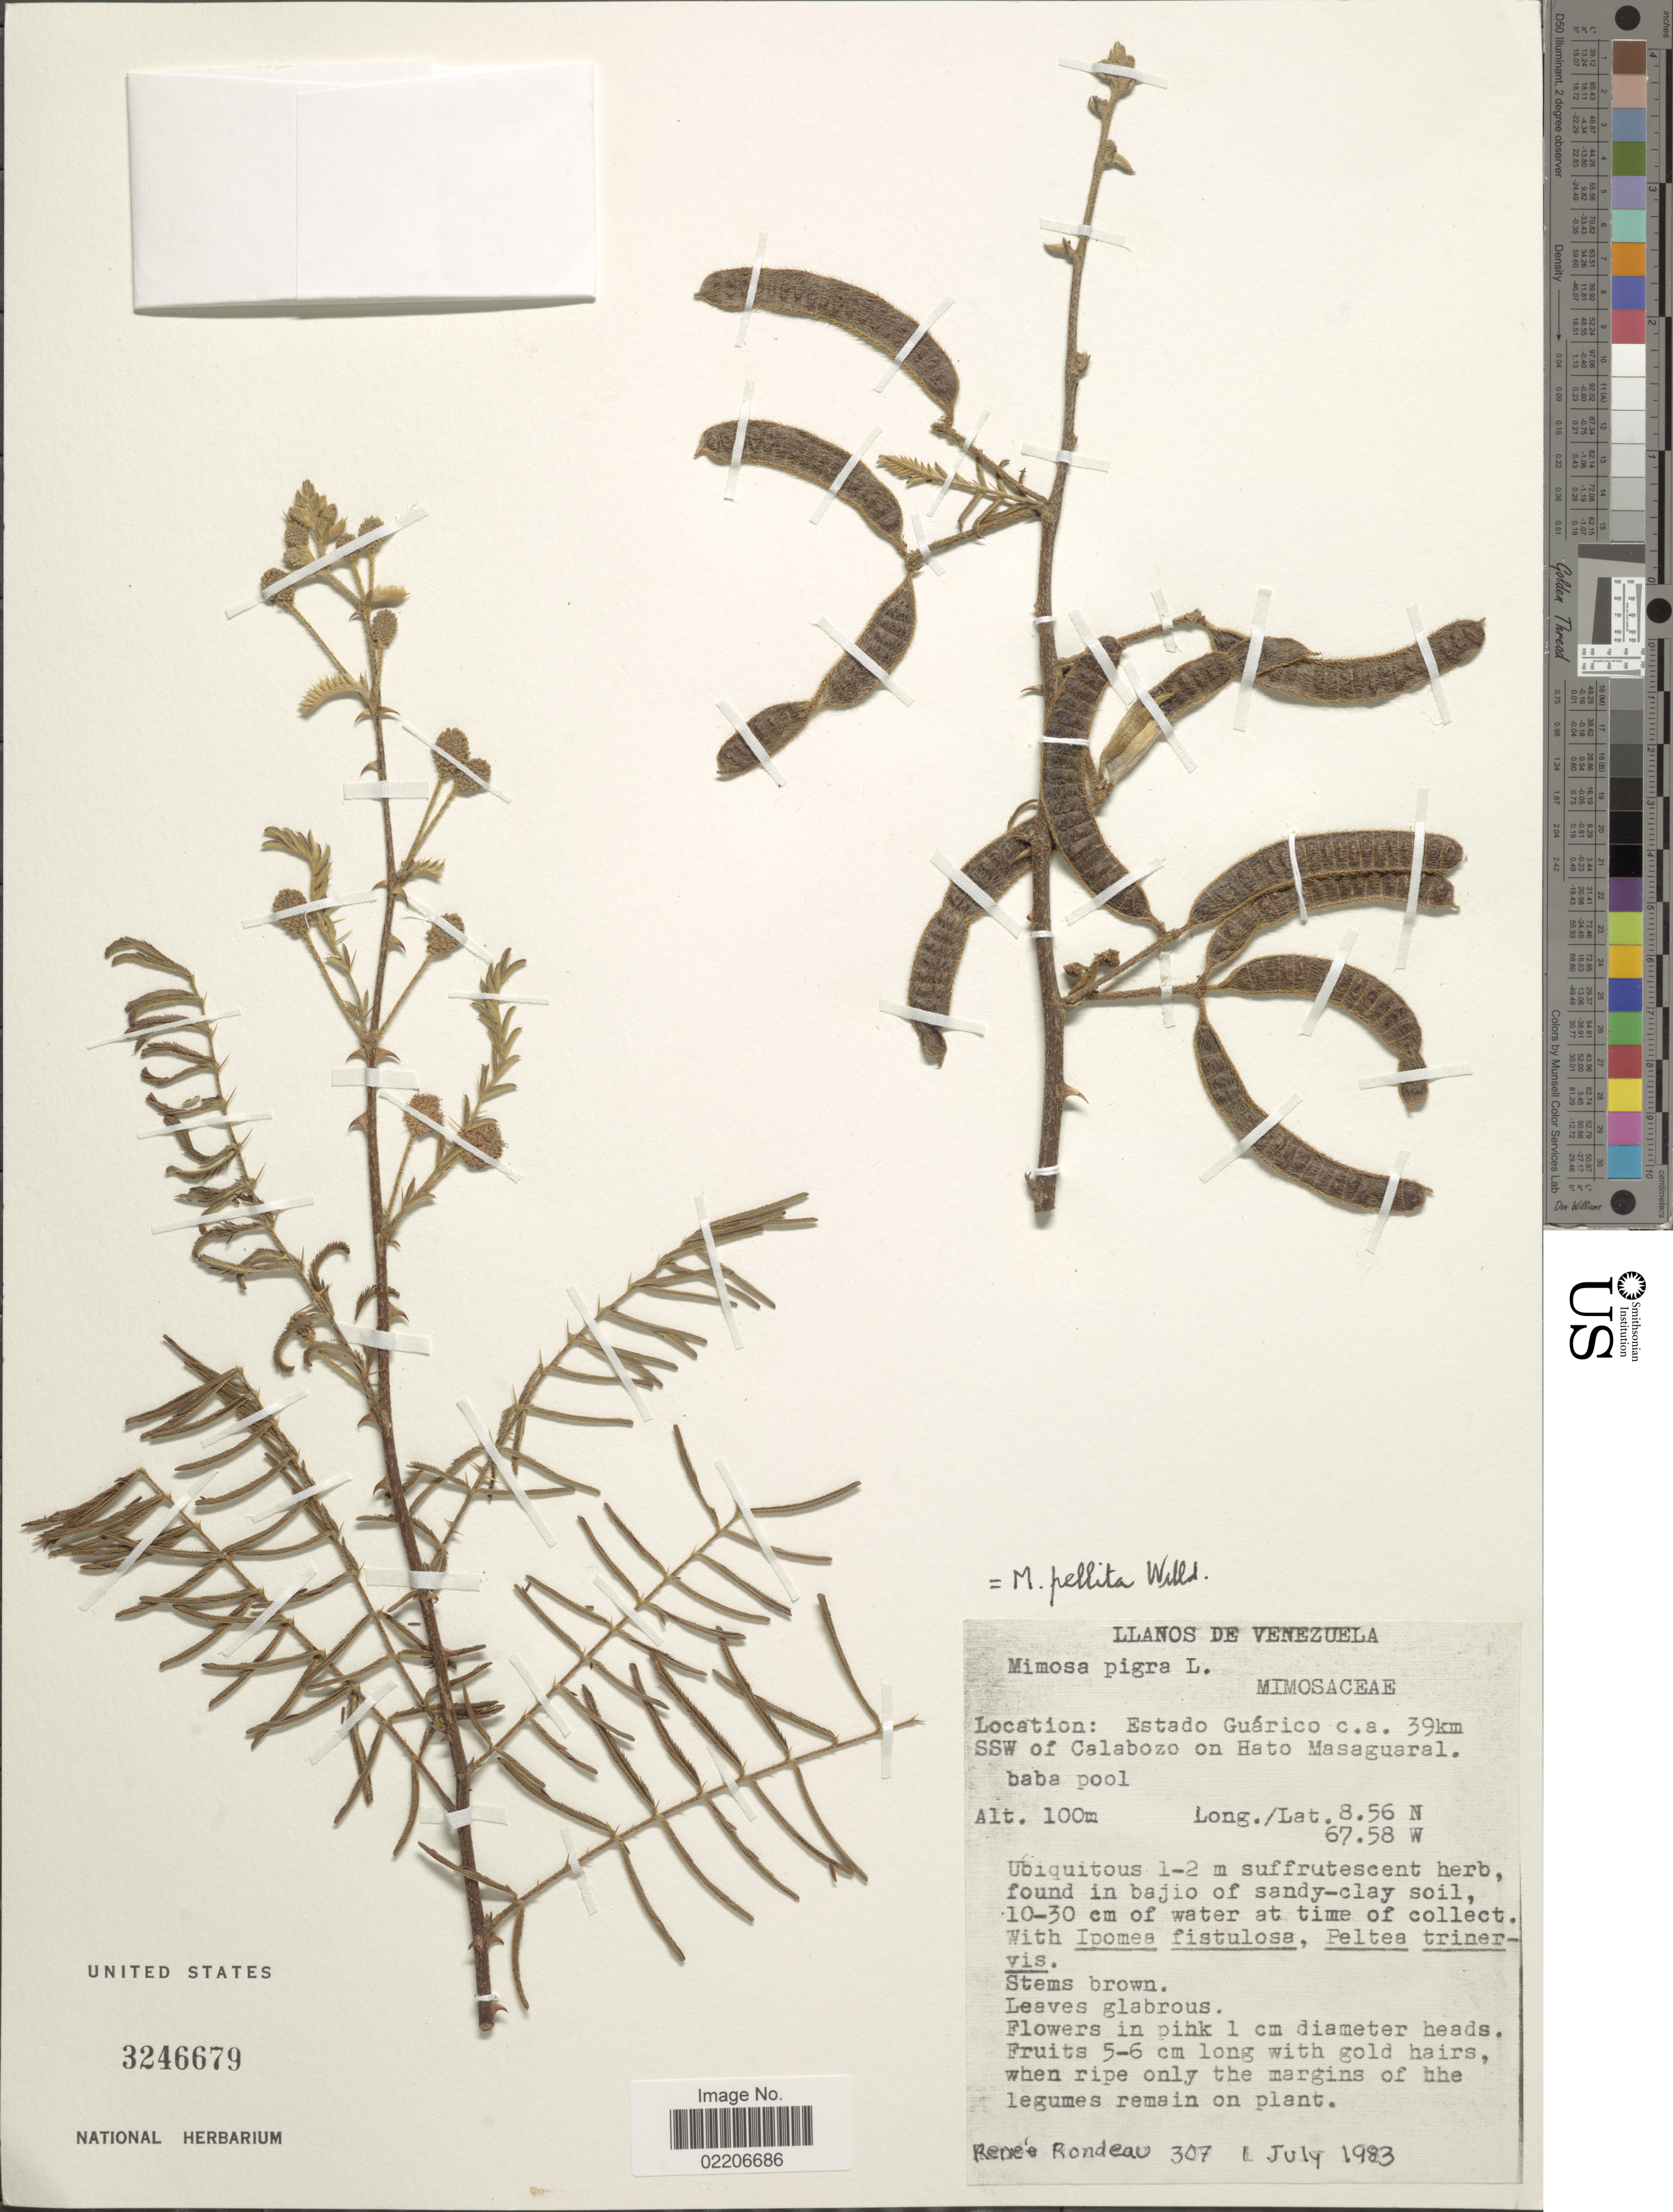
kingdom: Plantae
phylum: Tracheophyta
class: Magnoliopsida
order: Fabales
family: Fabaceae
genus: Mimosa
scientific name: Mimosa pellita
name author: Humb. & Bonpl. ex Willd.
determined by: Barneby, Rupert C., (NY)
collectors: R. Rondeau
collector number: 307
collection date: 1983-07-01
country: Venezuela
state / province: Guárico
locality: Ca. 39 km SSW of Calabozo on Hato Masaguaral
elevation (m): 100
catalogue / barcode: US 3246679